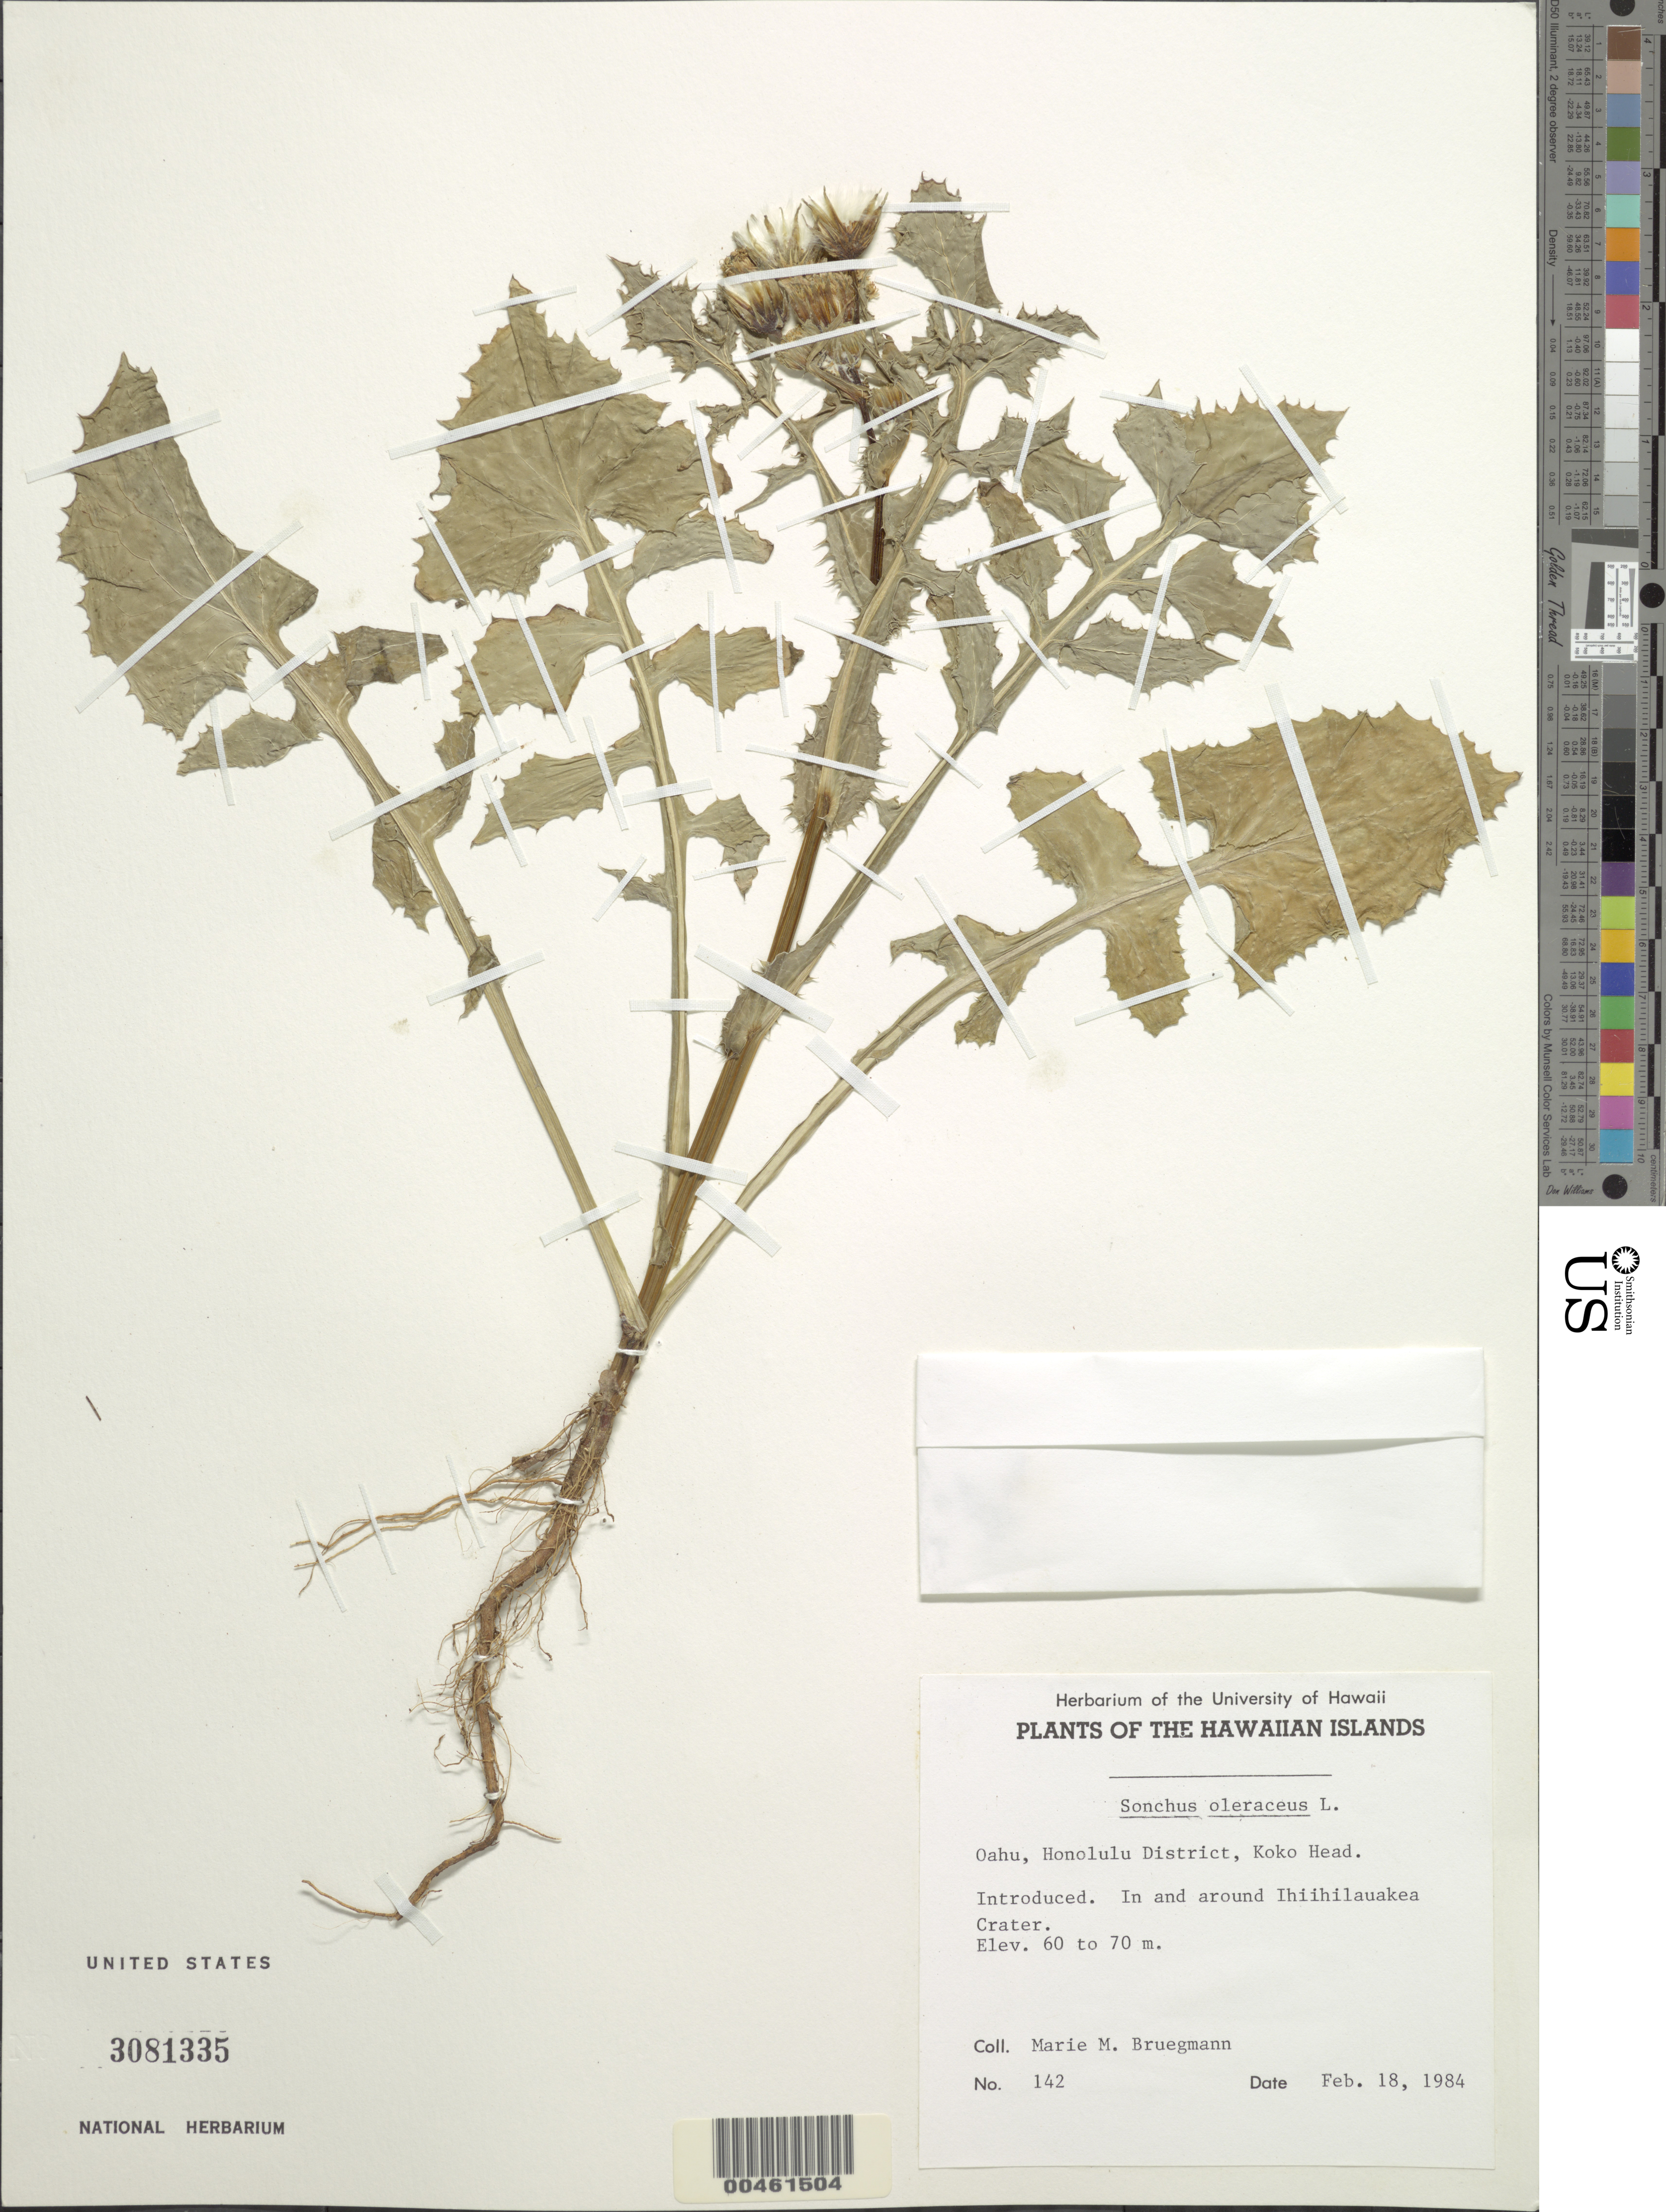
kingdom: Plantae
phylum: Tracheophyta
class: Magnoliopsida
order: Asterales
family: Asteraceae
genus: Sonchus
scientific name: Sonchus oleraceus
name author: L.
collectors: M. Bruegmann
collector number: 142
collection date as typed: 18 Feb 1984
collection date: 1984-02-18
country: United States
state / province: Hawaii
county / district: Honolulu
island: Oahu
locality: Honolulu District, Koko Head. In and around Ihiihilauakea Crater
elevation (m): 60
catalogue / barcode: US 3081335